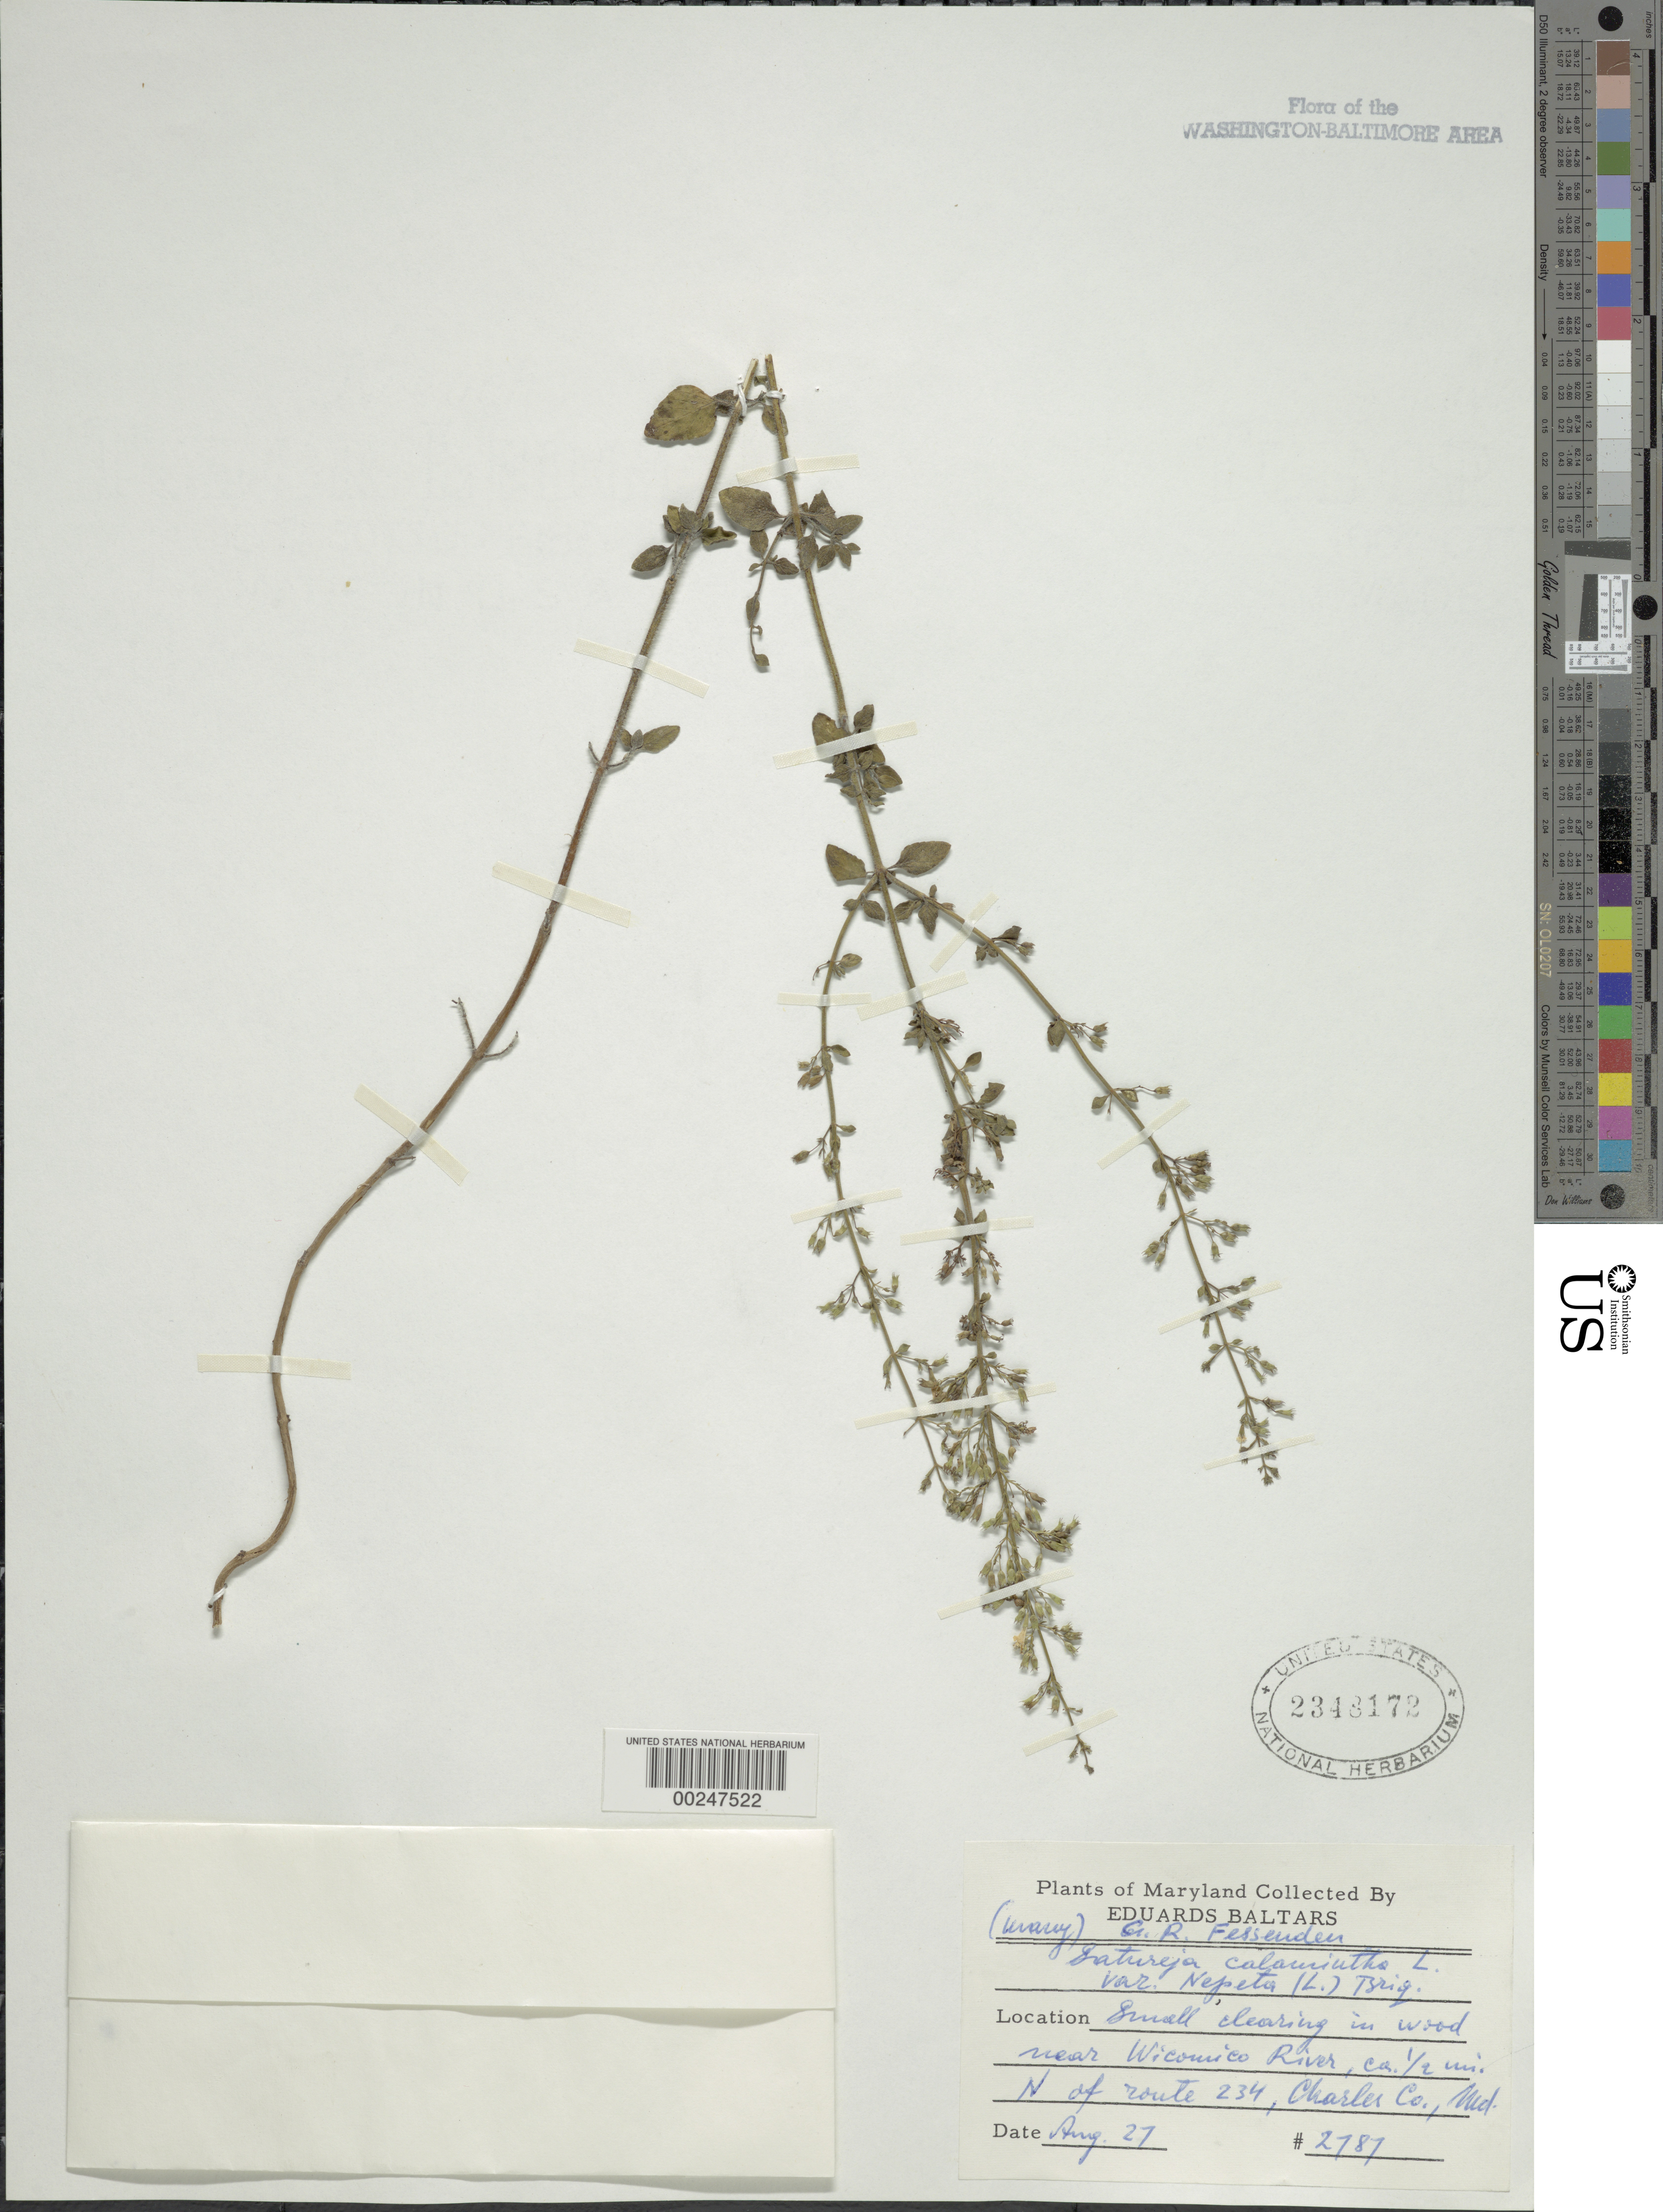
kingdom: Plantae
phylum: Tracheophyta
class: Magnoliopsida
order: Lamiales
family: Lamiaceae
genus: Clinopodium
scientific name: Clinopodium nepeta subsp. glandulosum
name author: (Req.) Govaerts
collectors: G. Fessenden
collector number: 2787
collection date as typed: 27 Aug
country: United States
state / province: Maryland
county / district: Charles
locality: Wicomico River N of Route 234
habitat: Small clearing in wood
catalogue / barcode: US 2348172